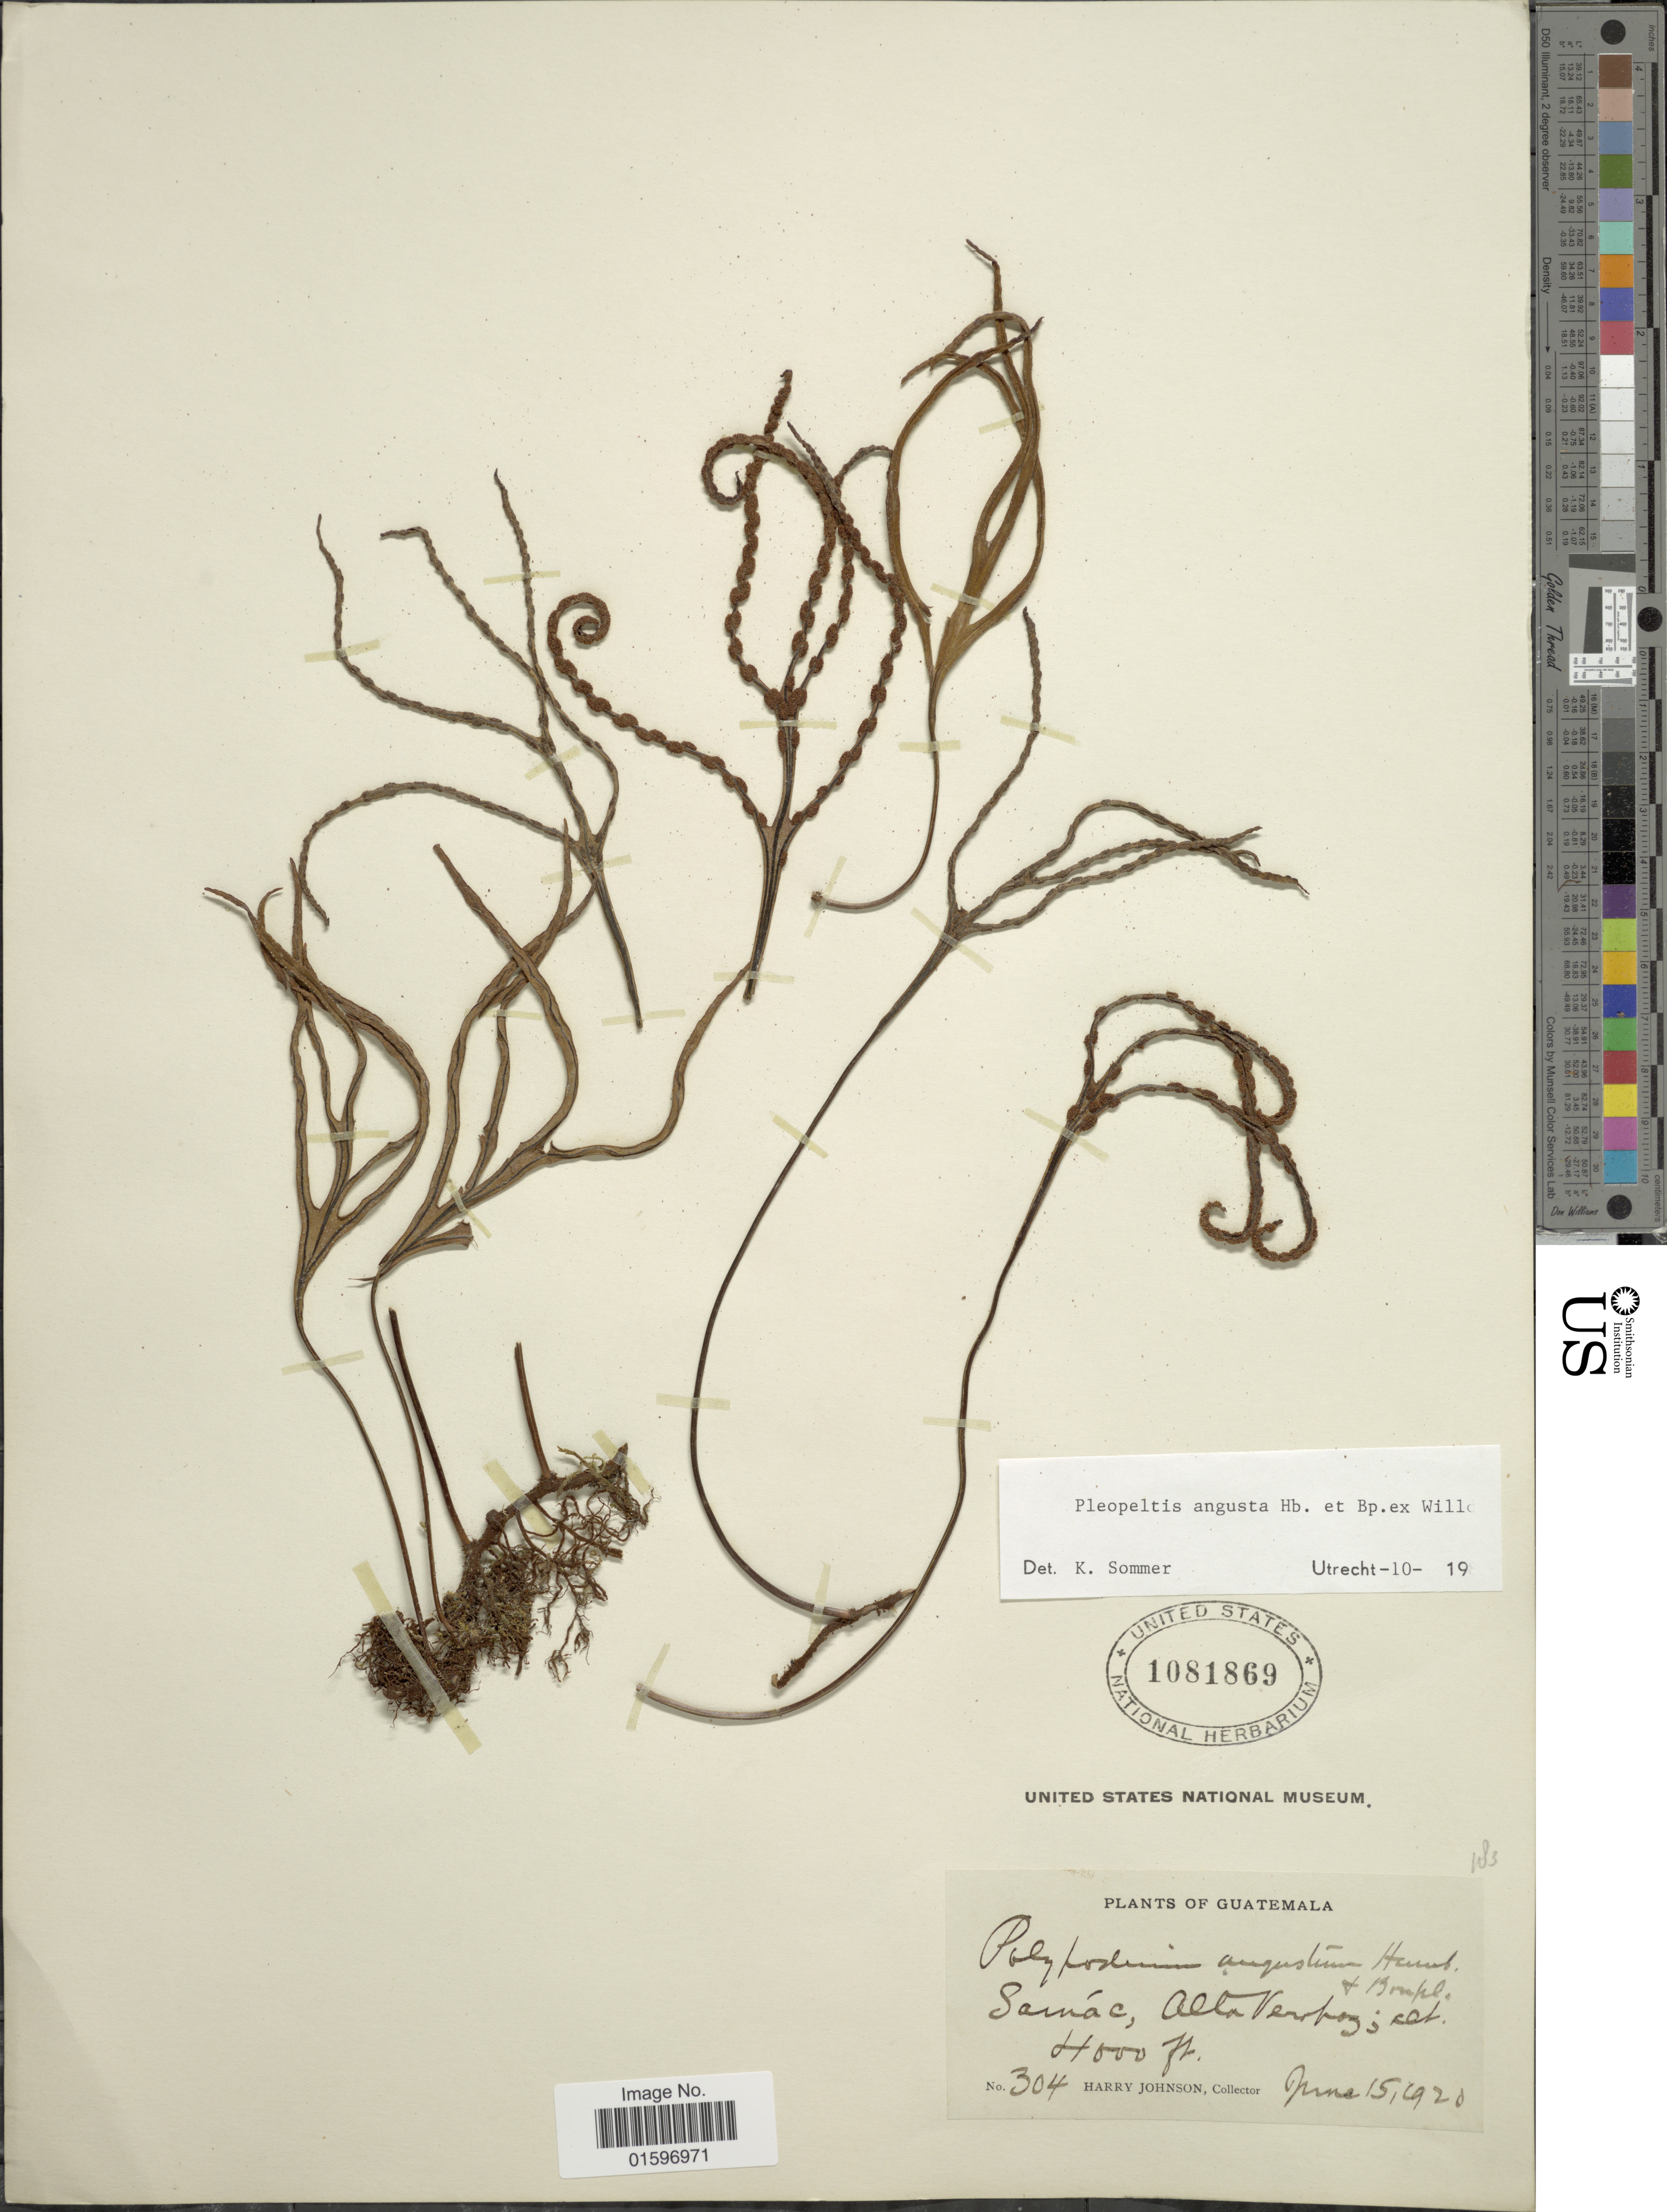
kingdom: Plantae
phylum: Tracheophyta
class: Polypodiopsida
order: Polypodiales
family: Polypodiaceae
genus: Pleopeltis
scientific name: Pleopeltis angusta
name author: Humb. & Bonap. ex Willd.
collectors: H. Johnson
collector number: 304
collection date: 1920-06-15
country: Guatemala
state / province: Alta Verapaz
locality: Samác, Alta Verapaz.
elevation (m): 1219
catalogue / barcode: US 1081869